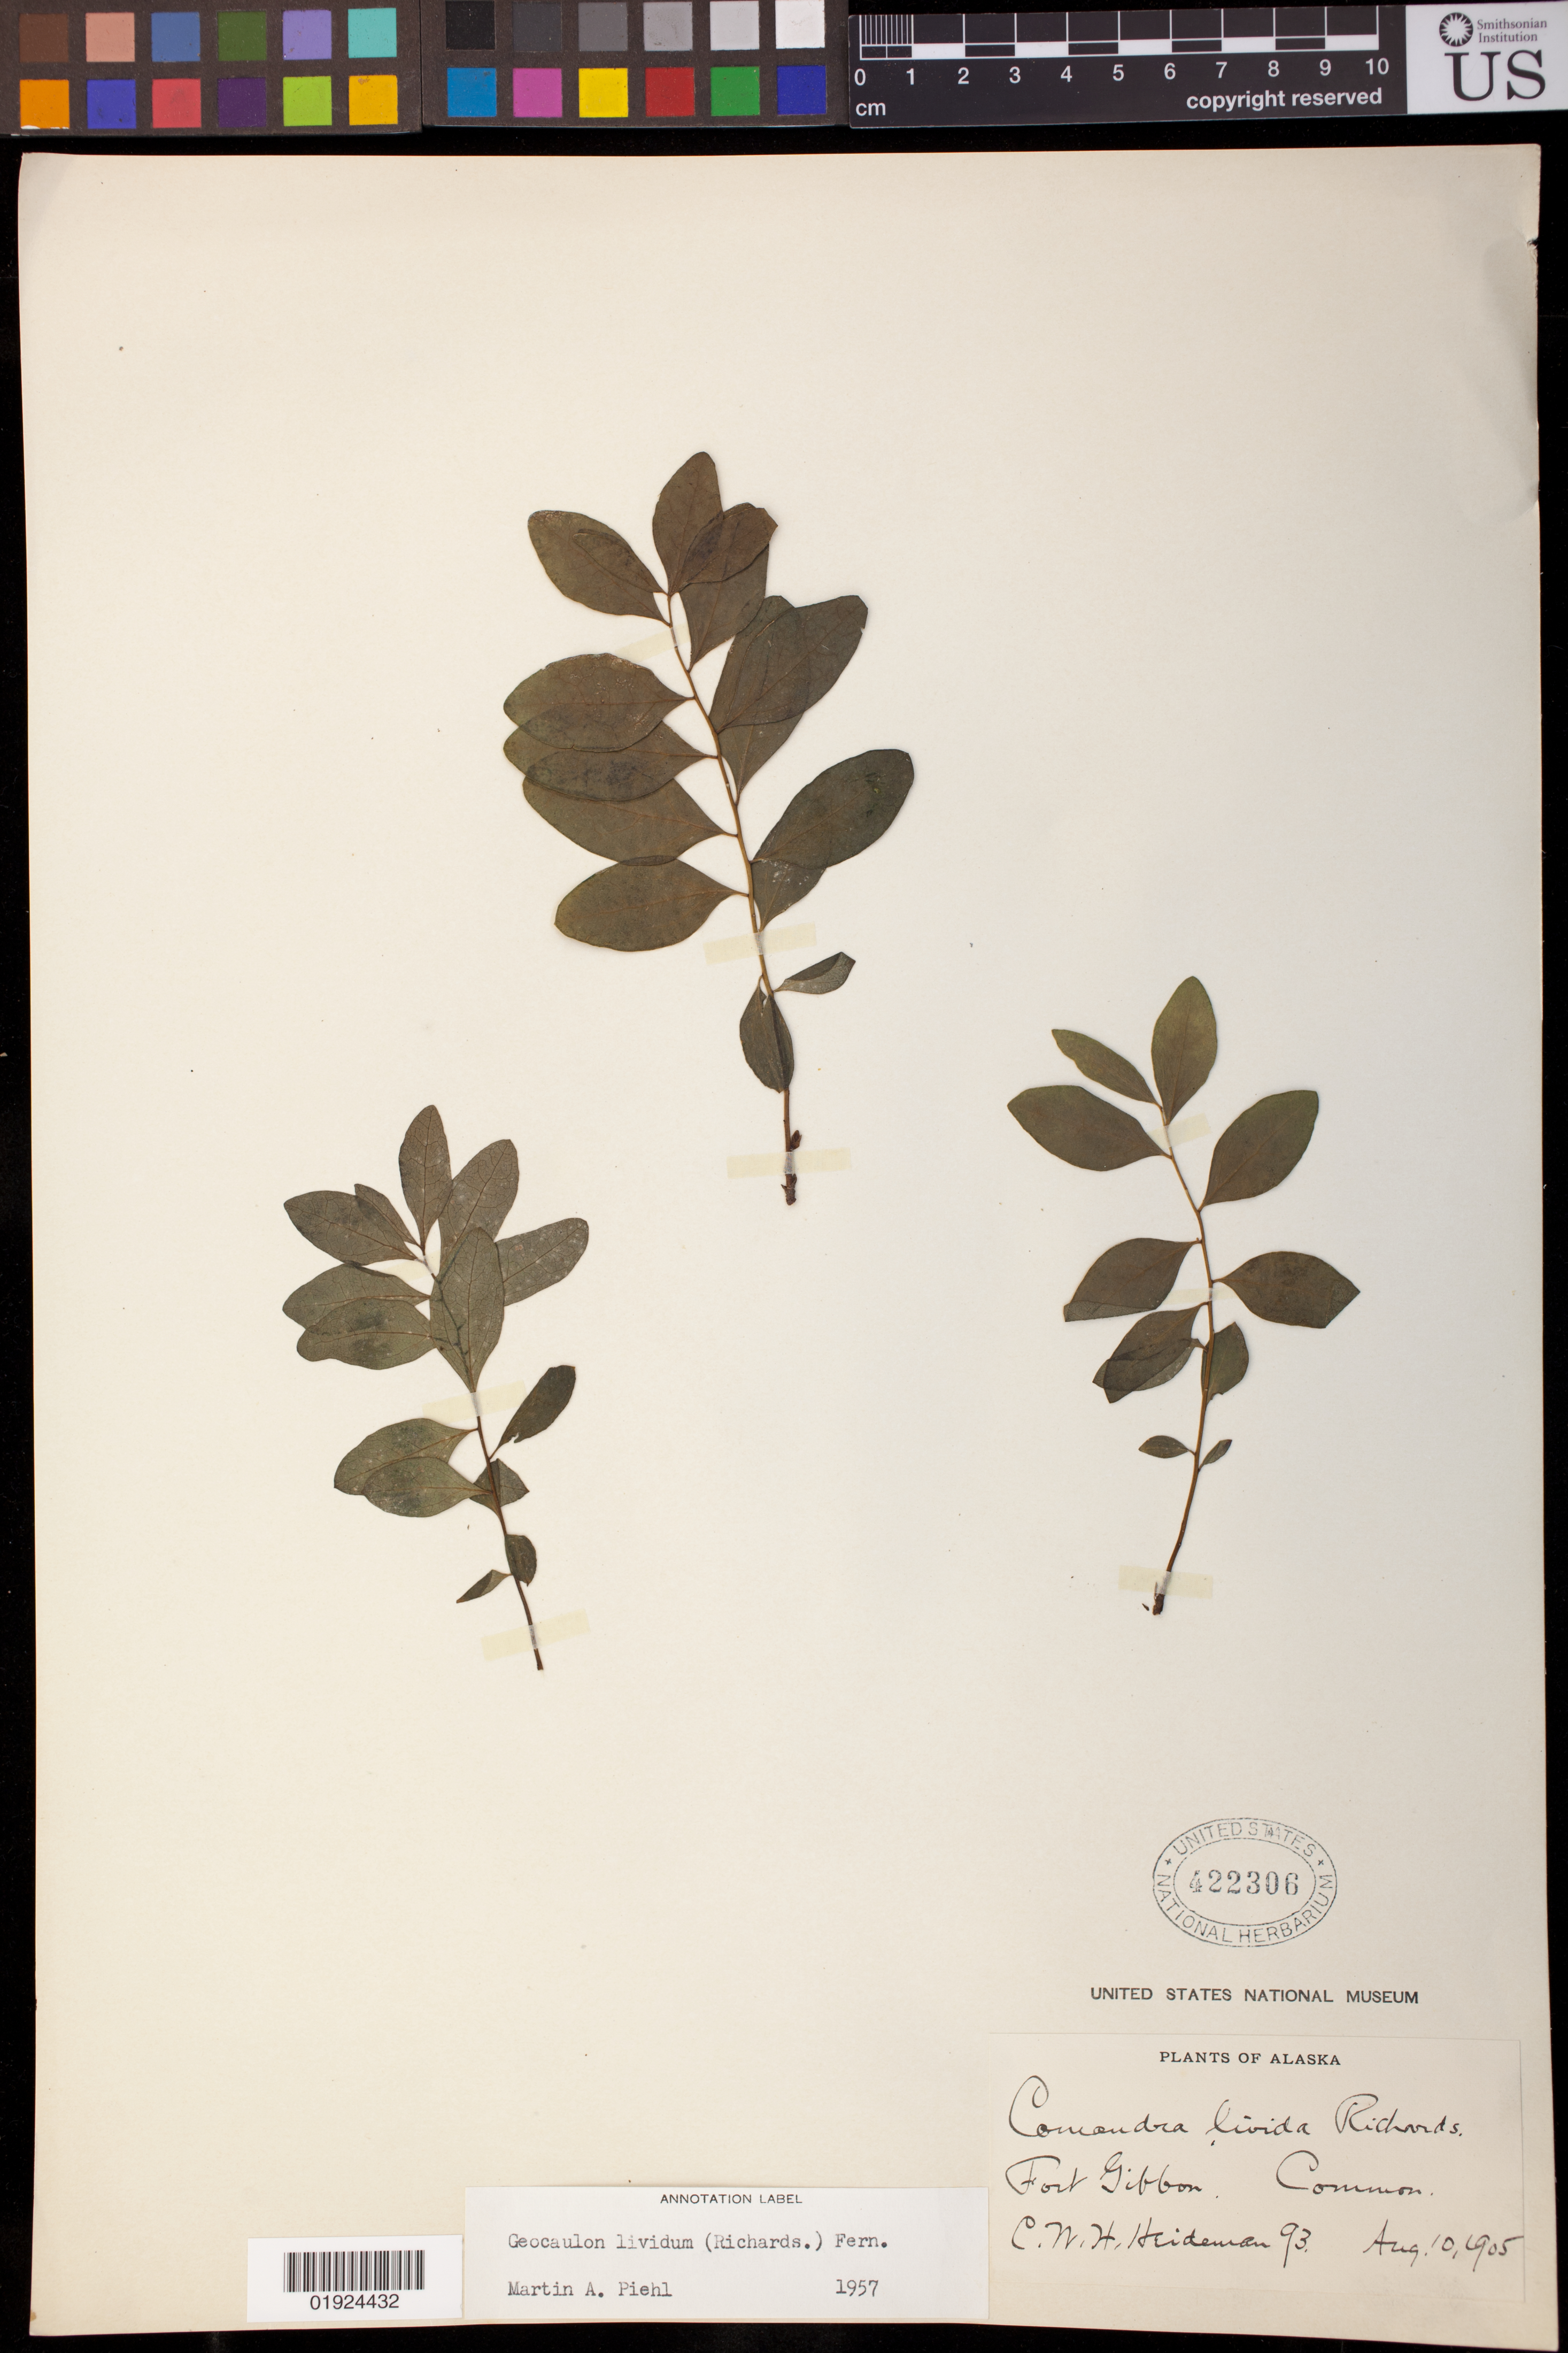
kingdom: Plantae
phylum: Tracheophyta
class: Magnoliopsida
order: Santalales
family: Comandraceae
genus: Geocaulon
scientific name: Geocaulon lividum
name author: (Richardson) Fernald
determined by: Piehl, M. A.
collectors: C. Heideman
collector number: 93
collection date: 1905-08-10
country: United States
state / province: Alaska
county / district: Yukon-Koyukuk C. A.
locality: Fort Gibbon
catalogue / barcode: US 422306